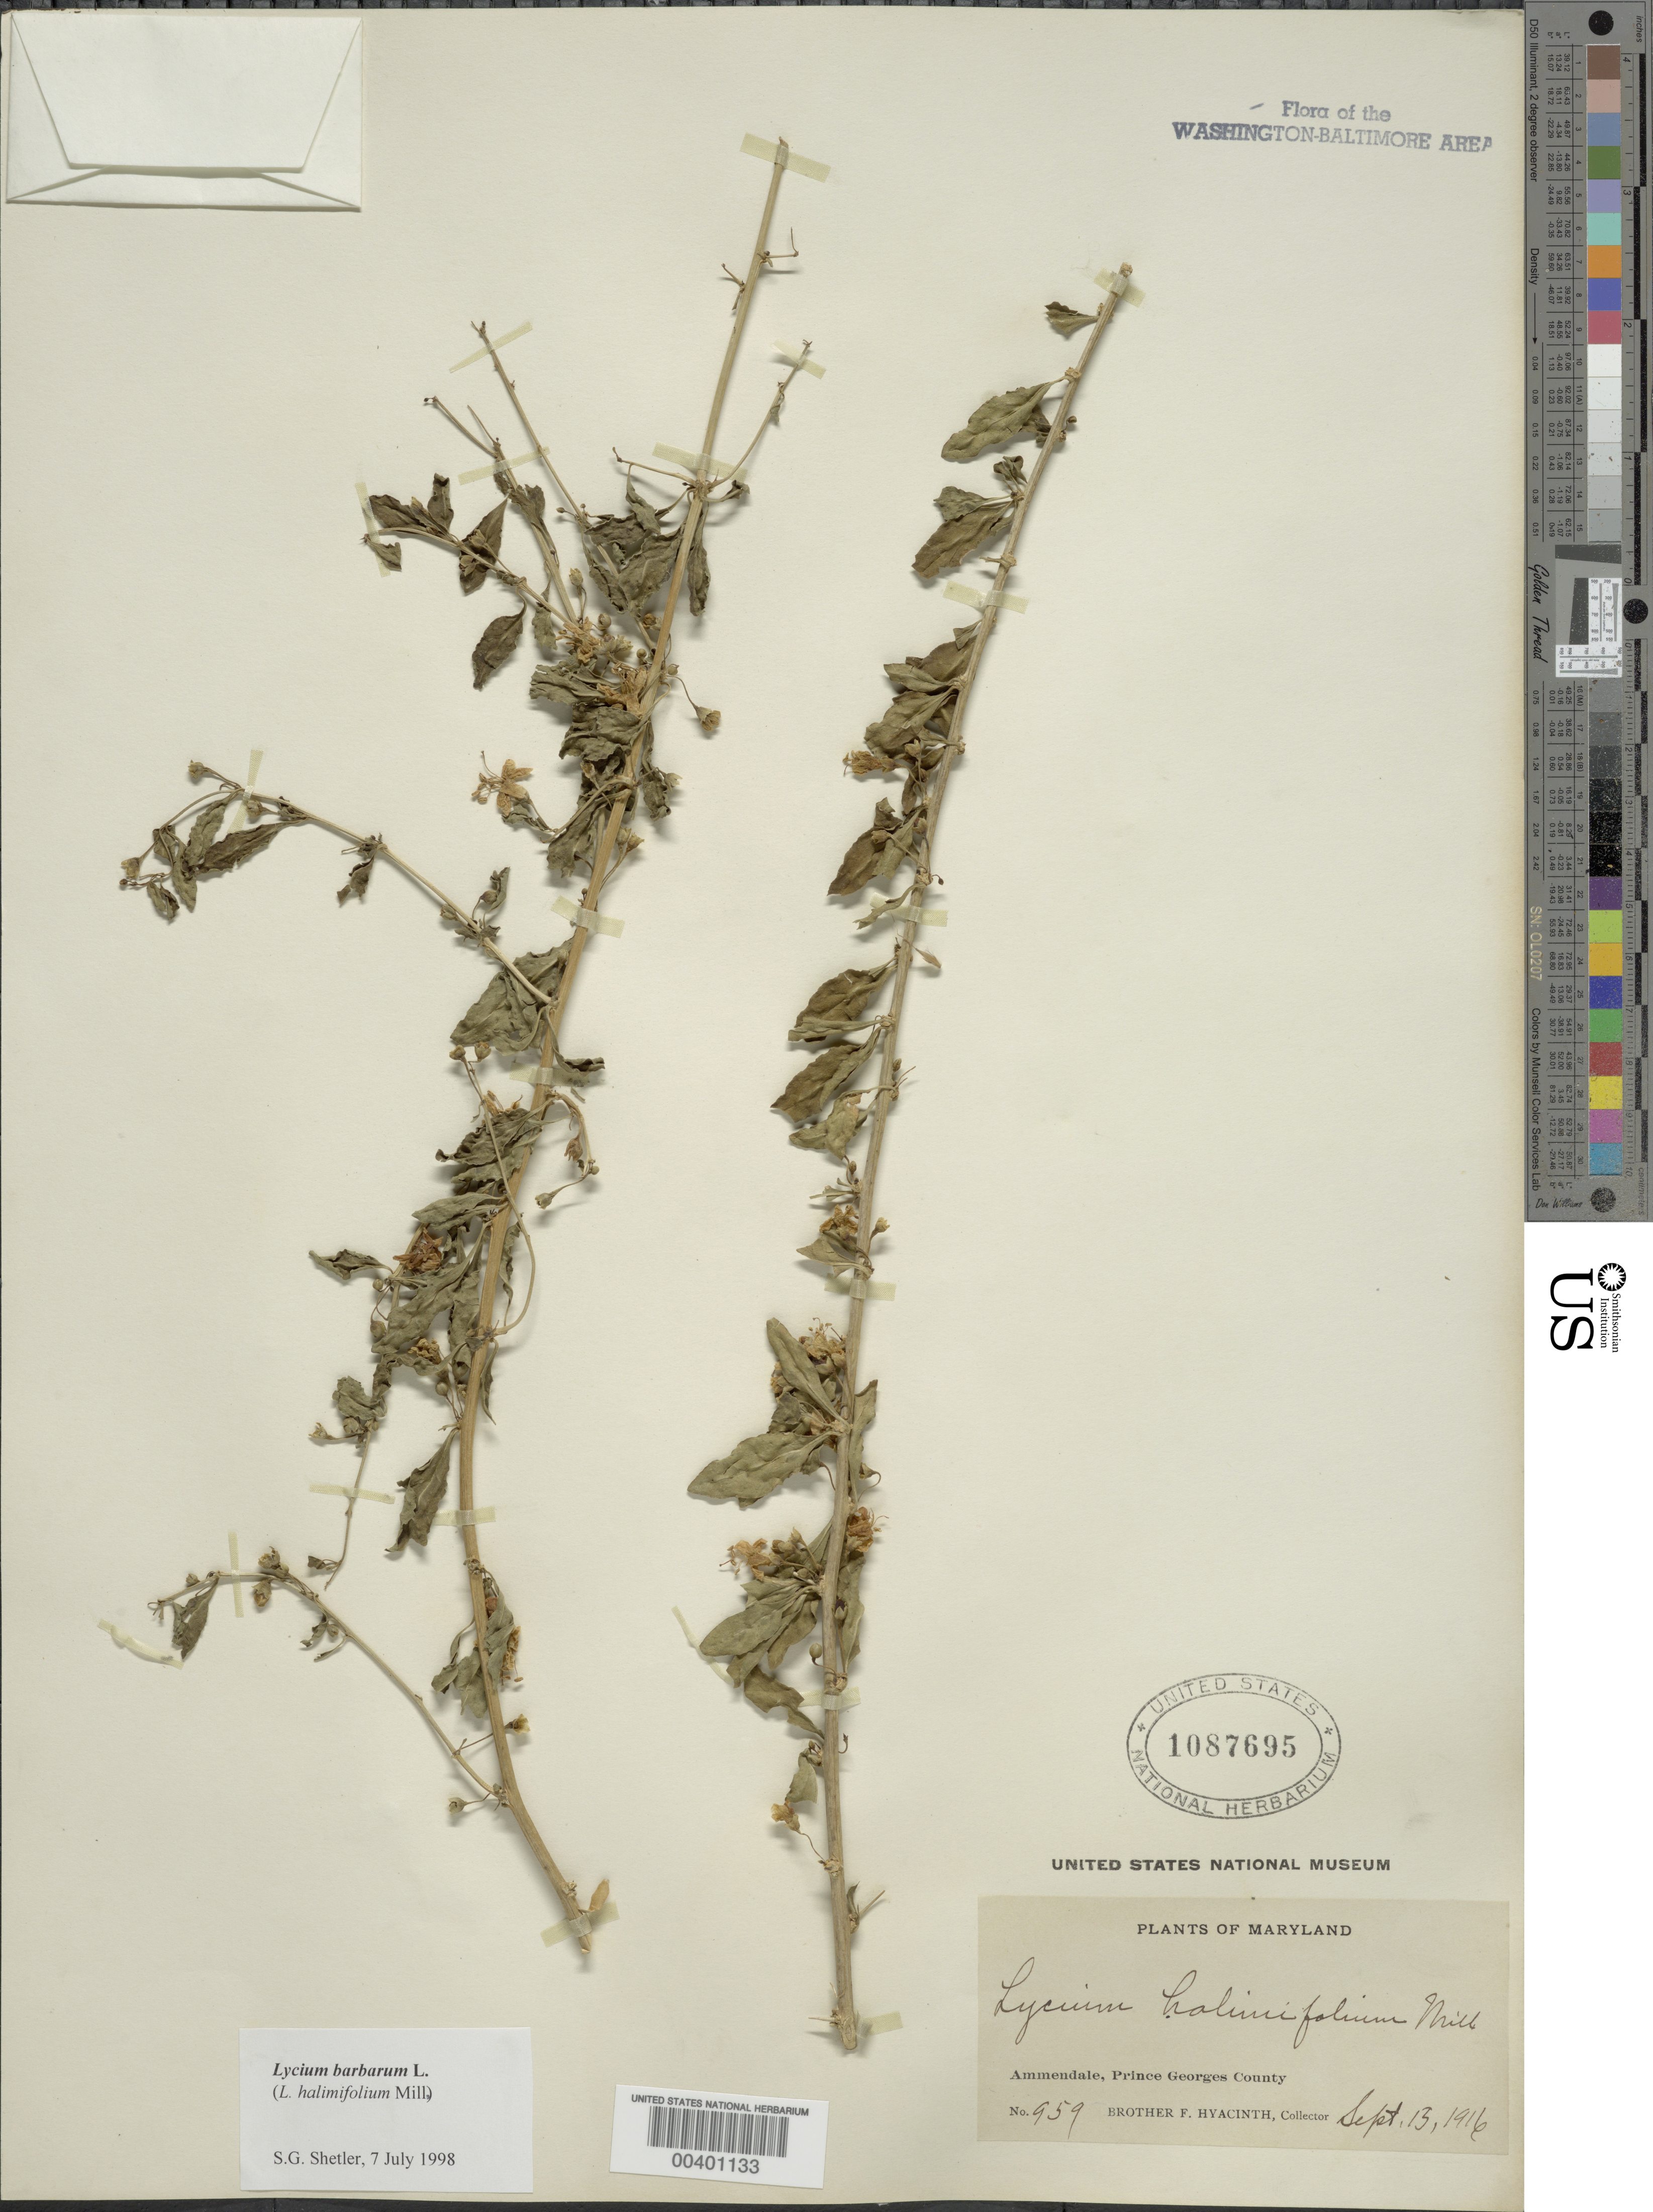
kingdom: Plantae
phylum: Tracheophyta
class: Magnoliopsida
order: Solanales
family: Solanaceae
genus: Lycium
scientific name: Lycium barbarum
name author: L.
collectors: F. Hyacinth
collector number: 959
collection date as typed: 13 Sep 1916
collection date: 1916-09-13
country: United States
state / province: Maryland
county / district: Prince George's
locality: Ammendale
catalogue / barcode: US 1087695